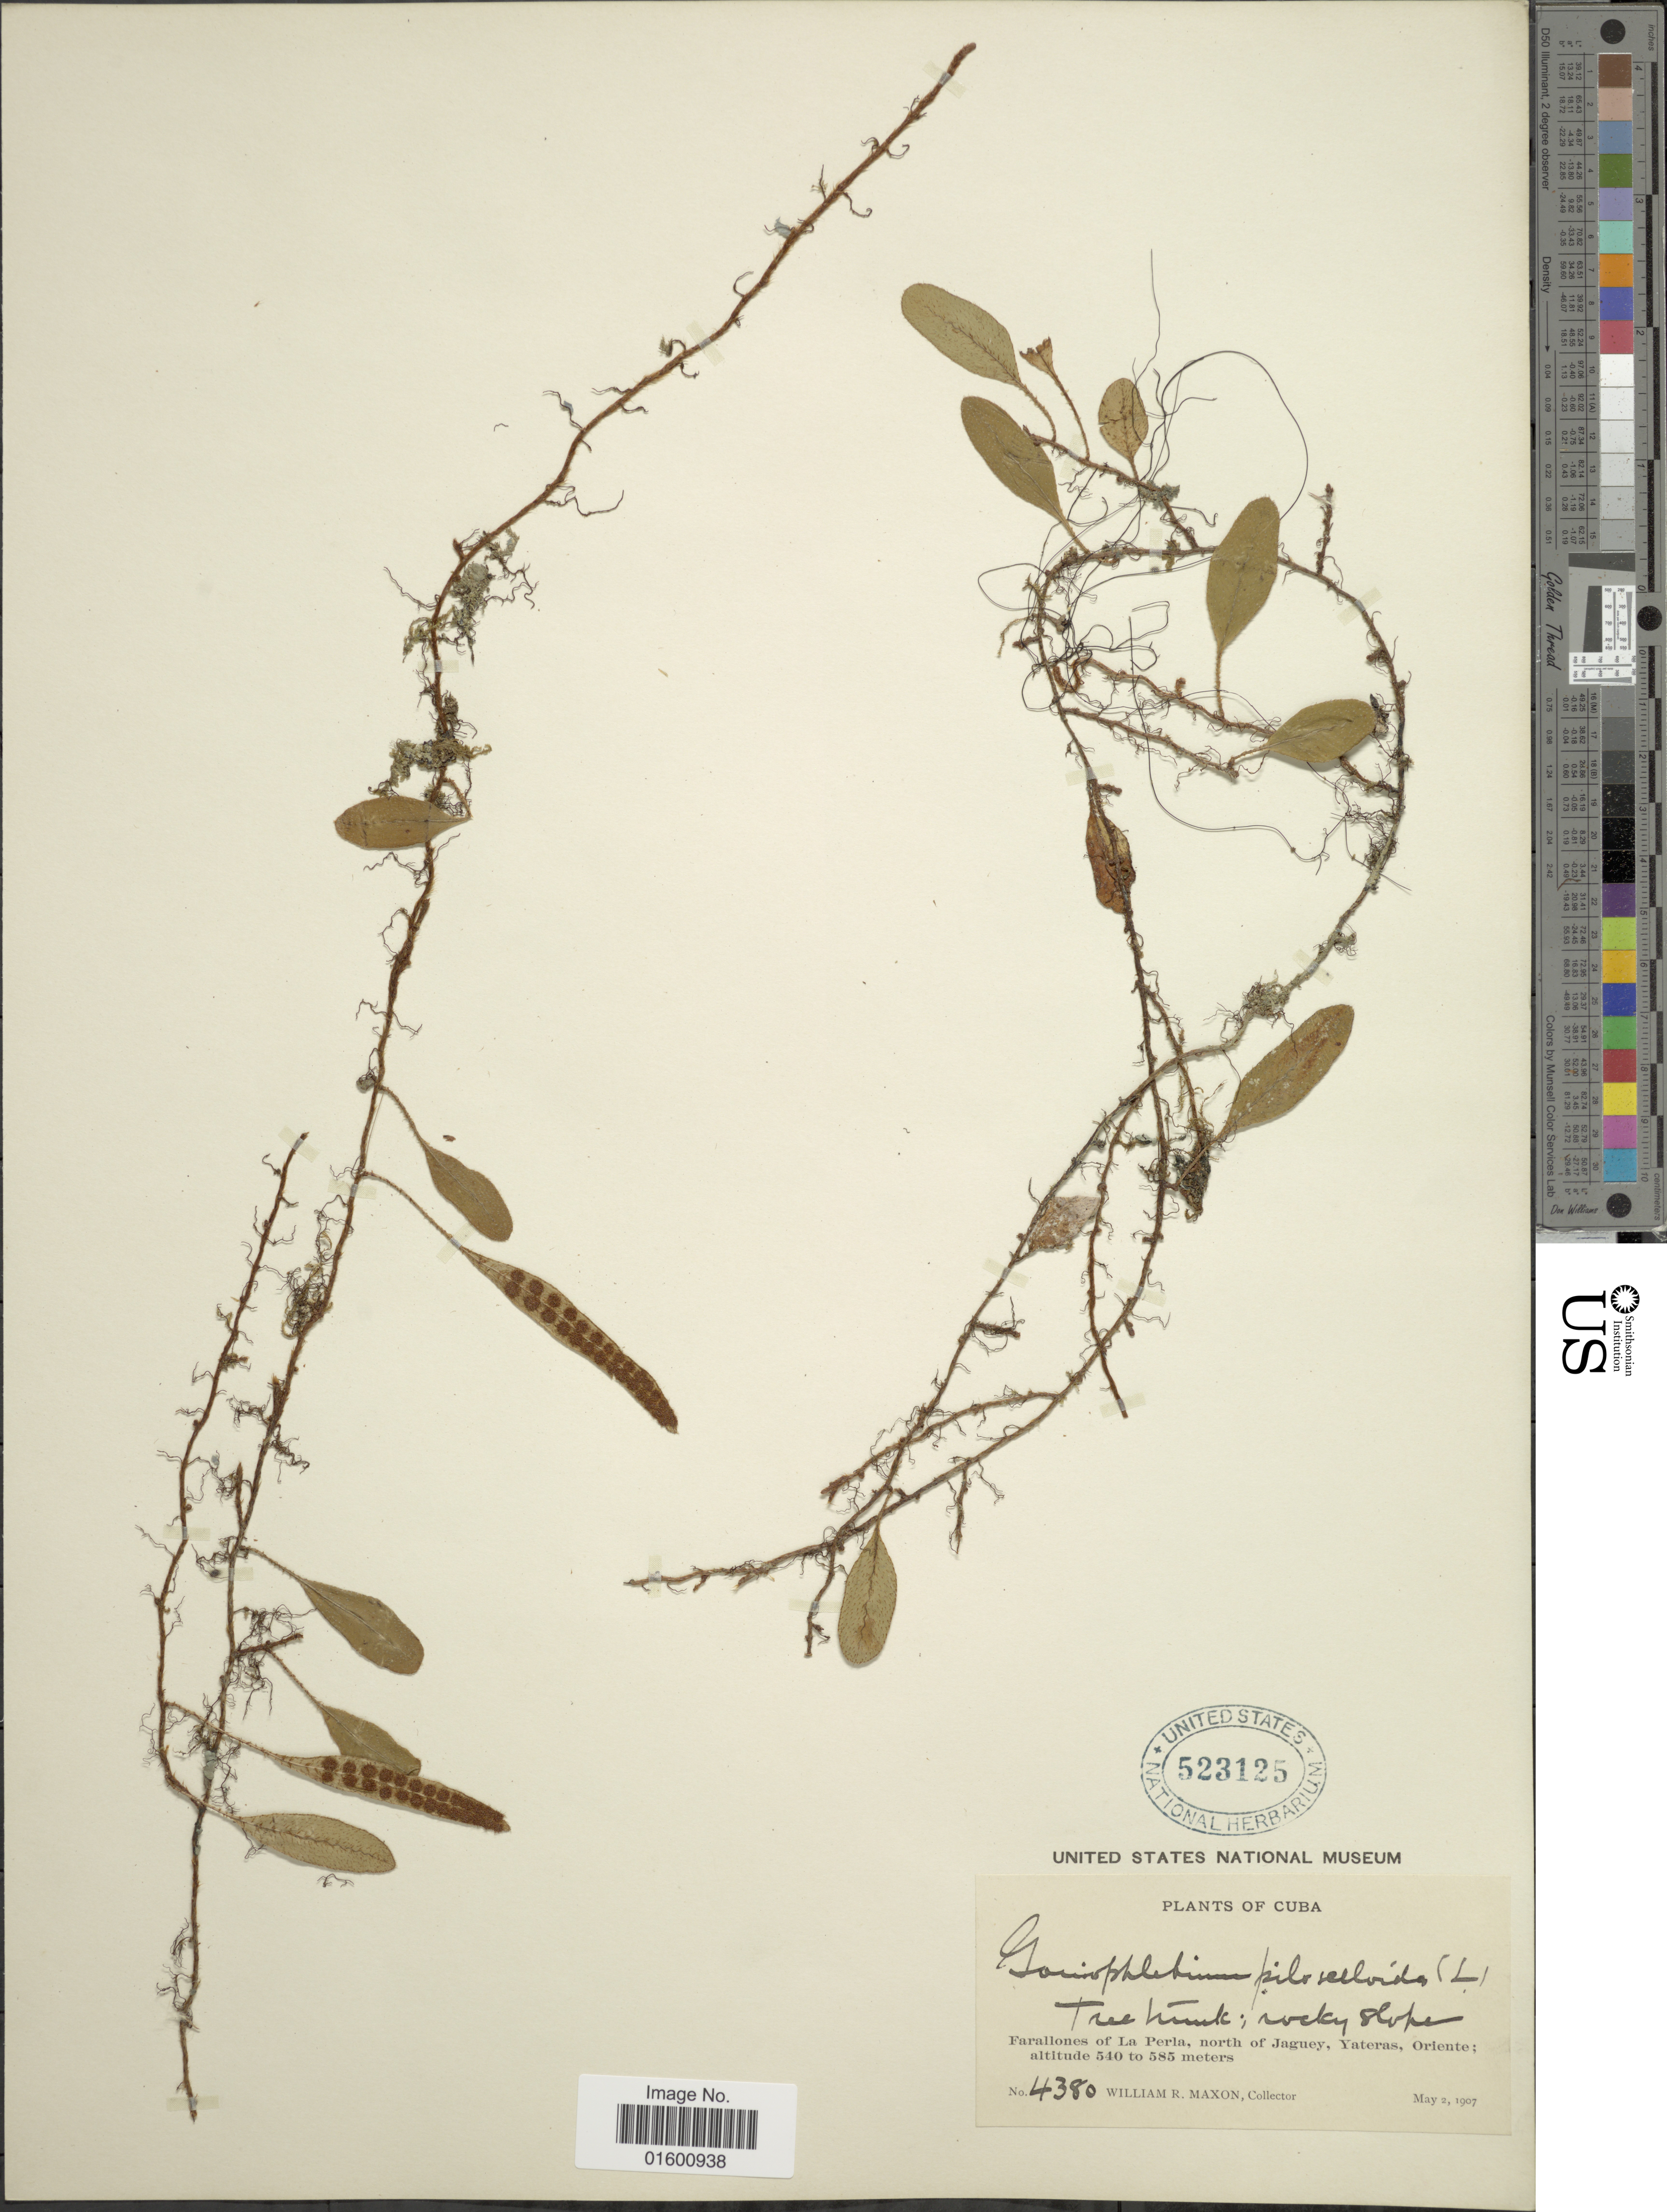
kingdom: Plantae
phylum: Tracheophyta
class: Polypodiopsida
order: Polypodiales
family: Polypodiaceae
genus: Microgramma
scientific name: Microgramma piloselloides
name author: (L.) Copel.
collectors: W. R. Maxon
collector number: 4380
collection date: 1907-05-02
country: Cuba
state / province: Oriente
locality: Farallones of La Perla, north of Jaguey, Yateras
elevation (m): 540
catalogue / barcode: US 523125